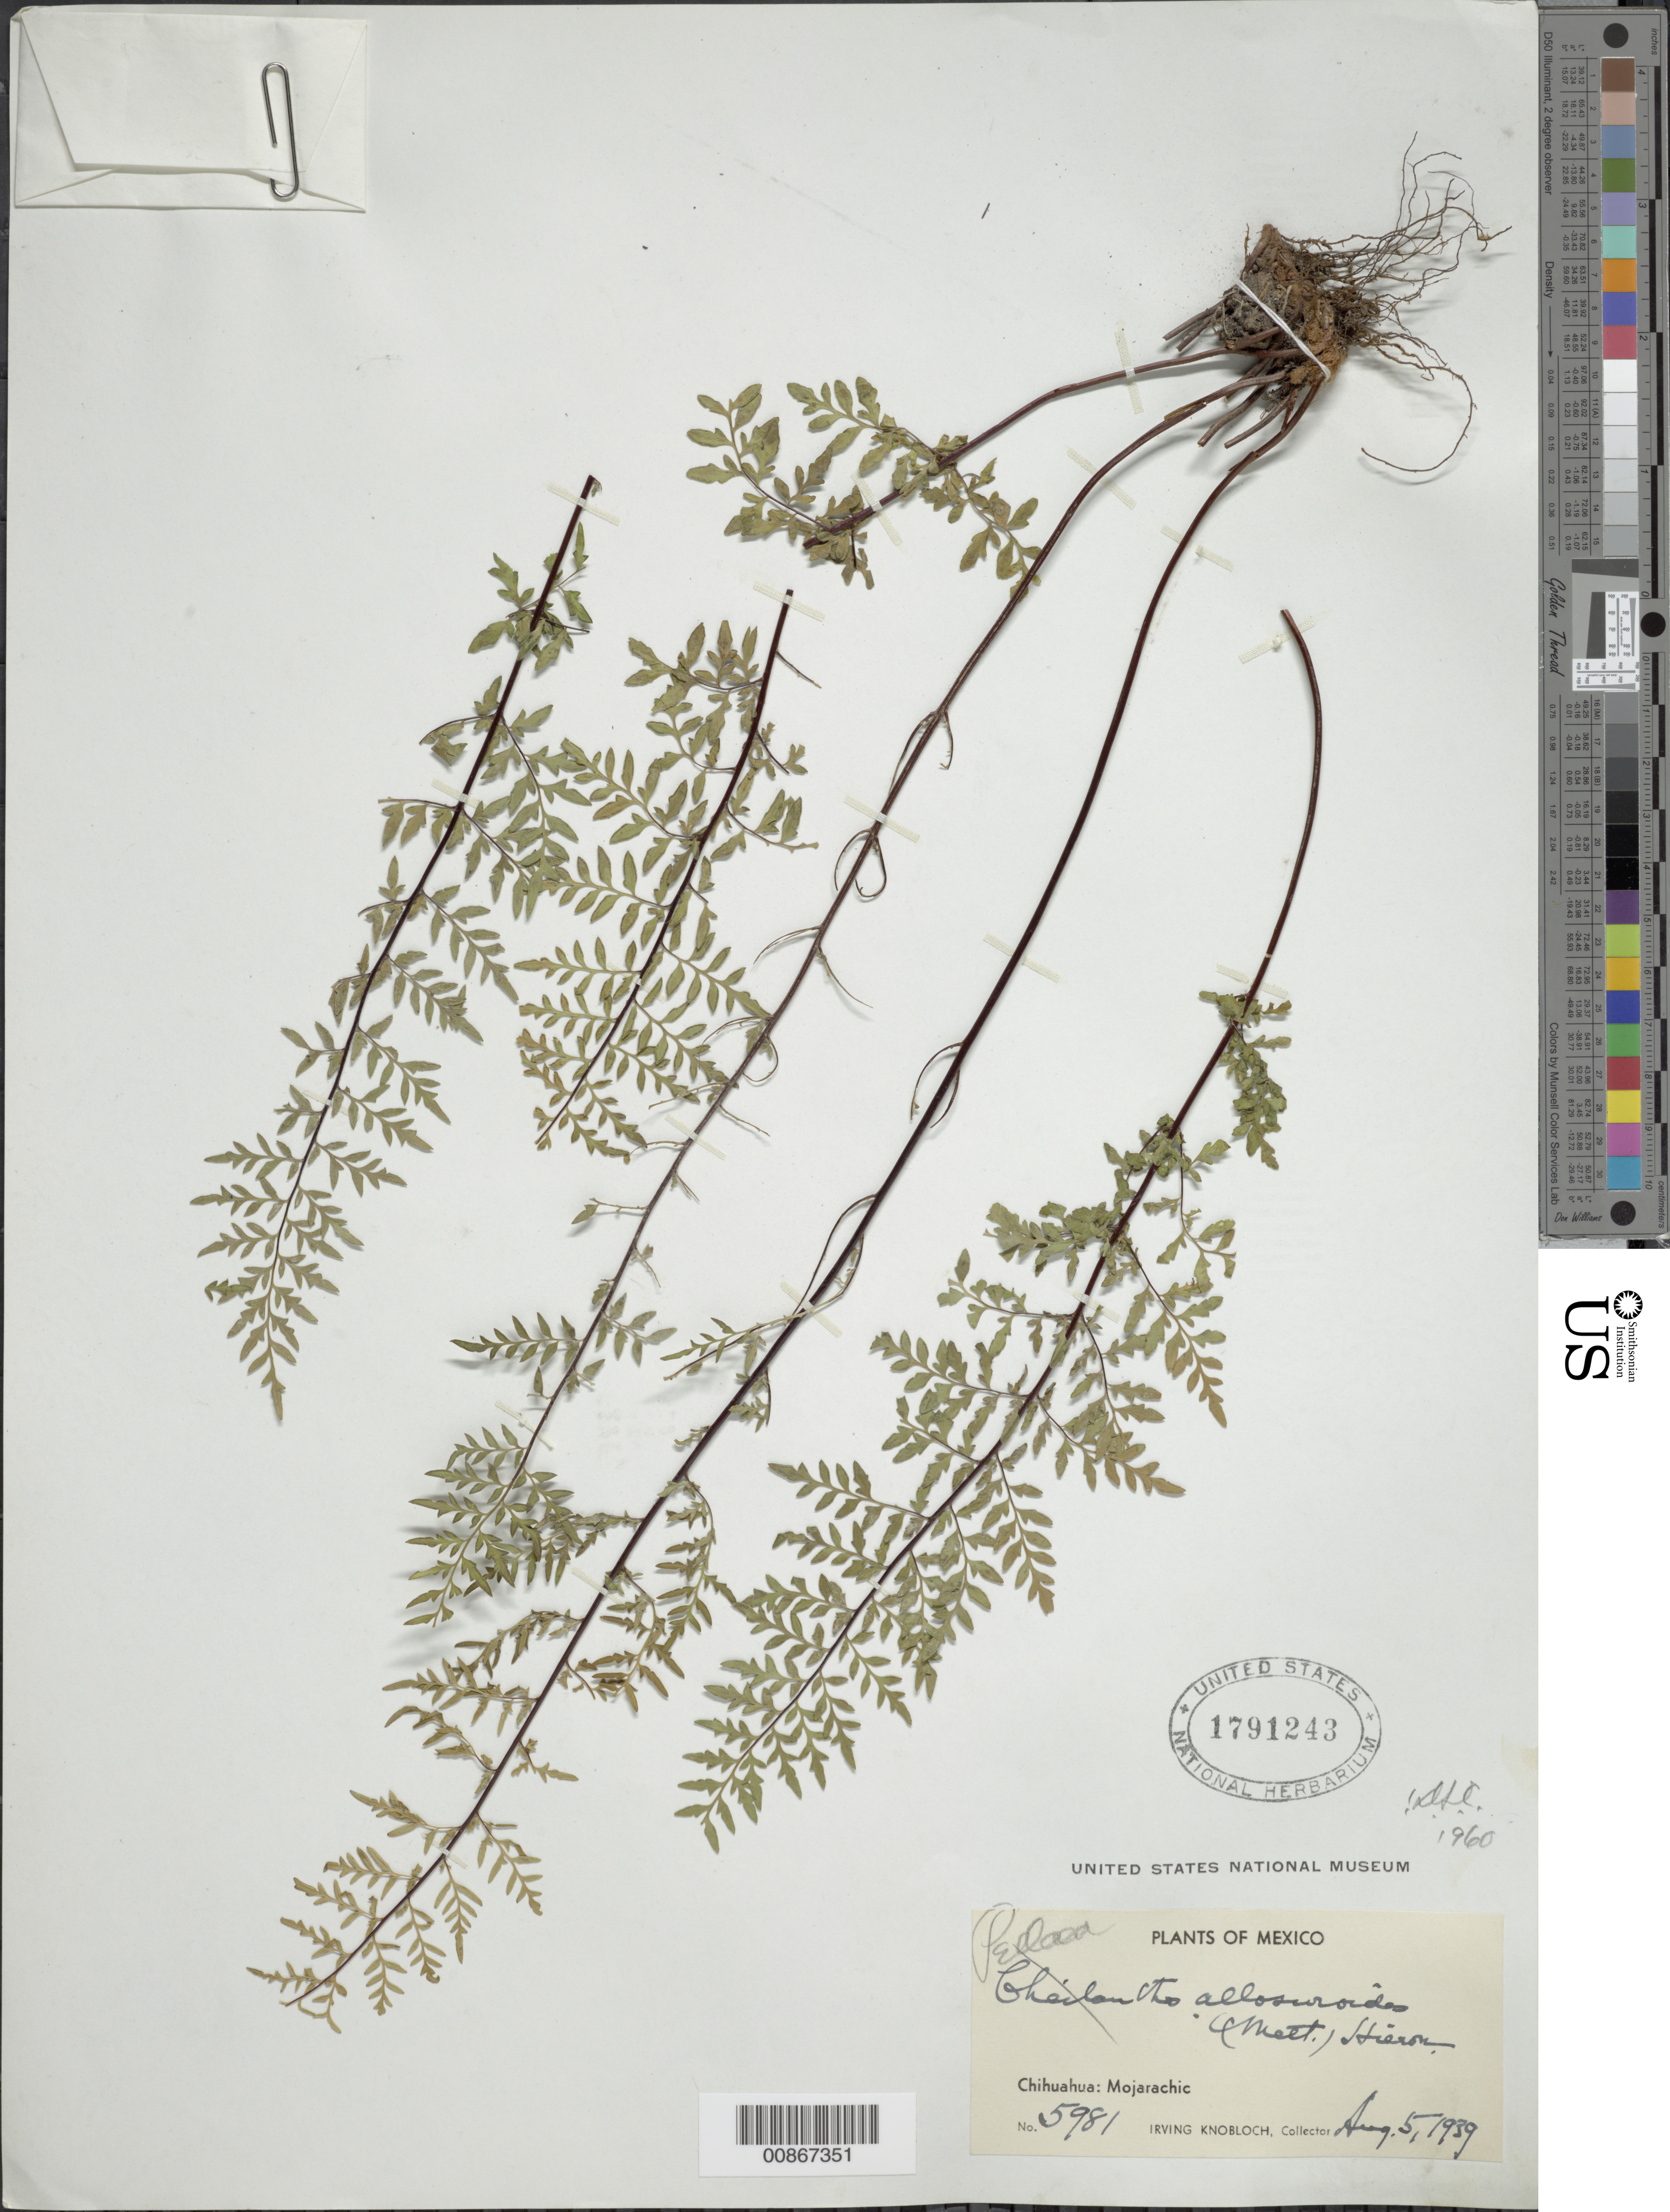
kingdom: Plantae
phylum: Tracheophyta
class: Polypodiopsida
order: Polypodiales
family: Pteridaceae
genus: Myriopteris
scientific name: Myriopteris allosuroides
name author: (Mett.) Grusz & Windham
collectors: I. W. Knobloch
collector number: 5981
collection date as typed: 05 Aug 1939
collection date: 1939-08-05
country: Mexico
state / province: Chihuahua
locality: Mojarachic, Chihuahua.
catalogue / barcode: US 1791243